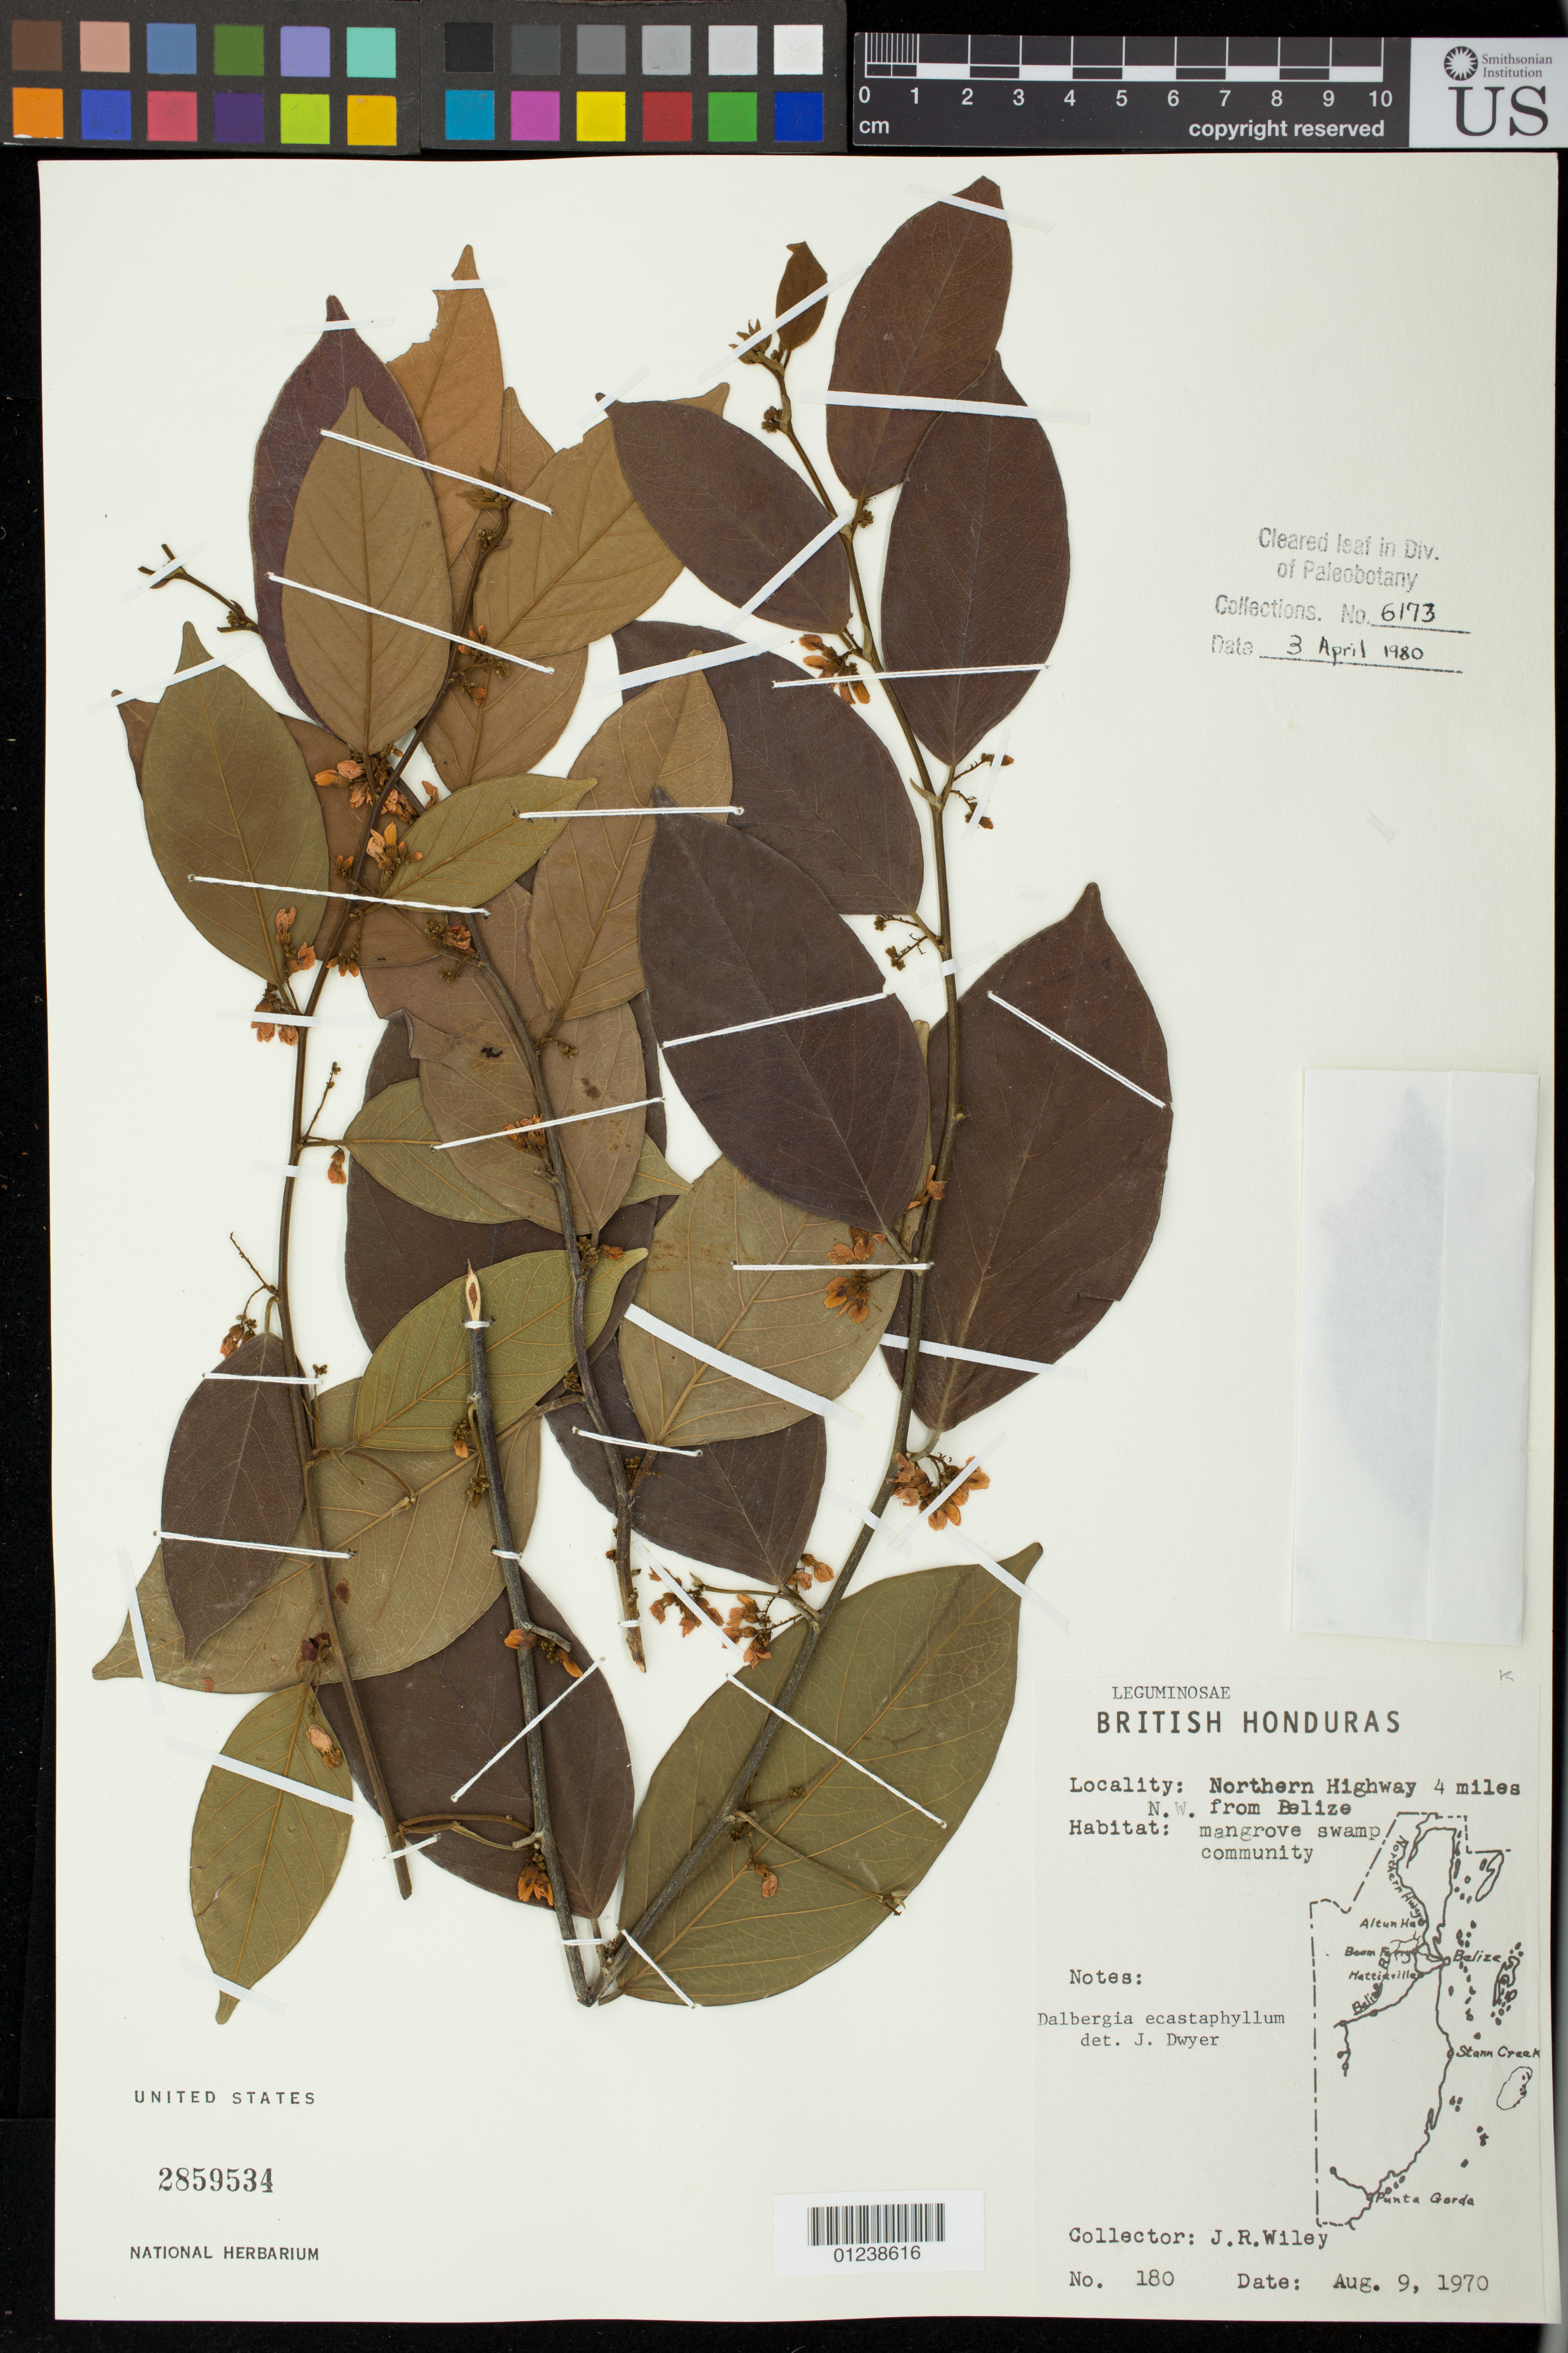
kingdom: Plantae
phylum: Tracheophyta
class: Magnoliopsida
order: Fabales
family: Fabaceae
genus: Dalbergia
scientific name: Dalbergia ecastaphyllum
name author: (L.) Taub.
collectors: J. Wiley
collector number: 180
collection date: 1970-08-09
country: Belize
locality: Northern Highway 4 miles NW from Belize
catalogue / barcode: US 2859534